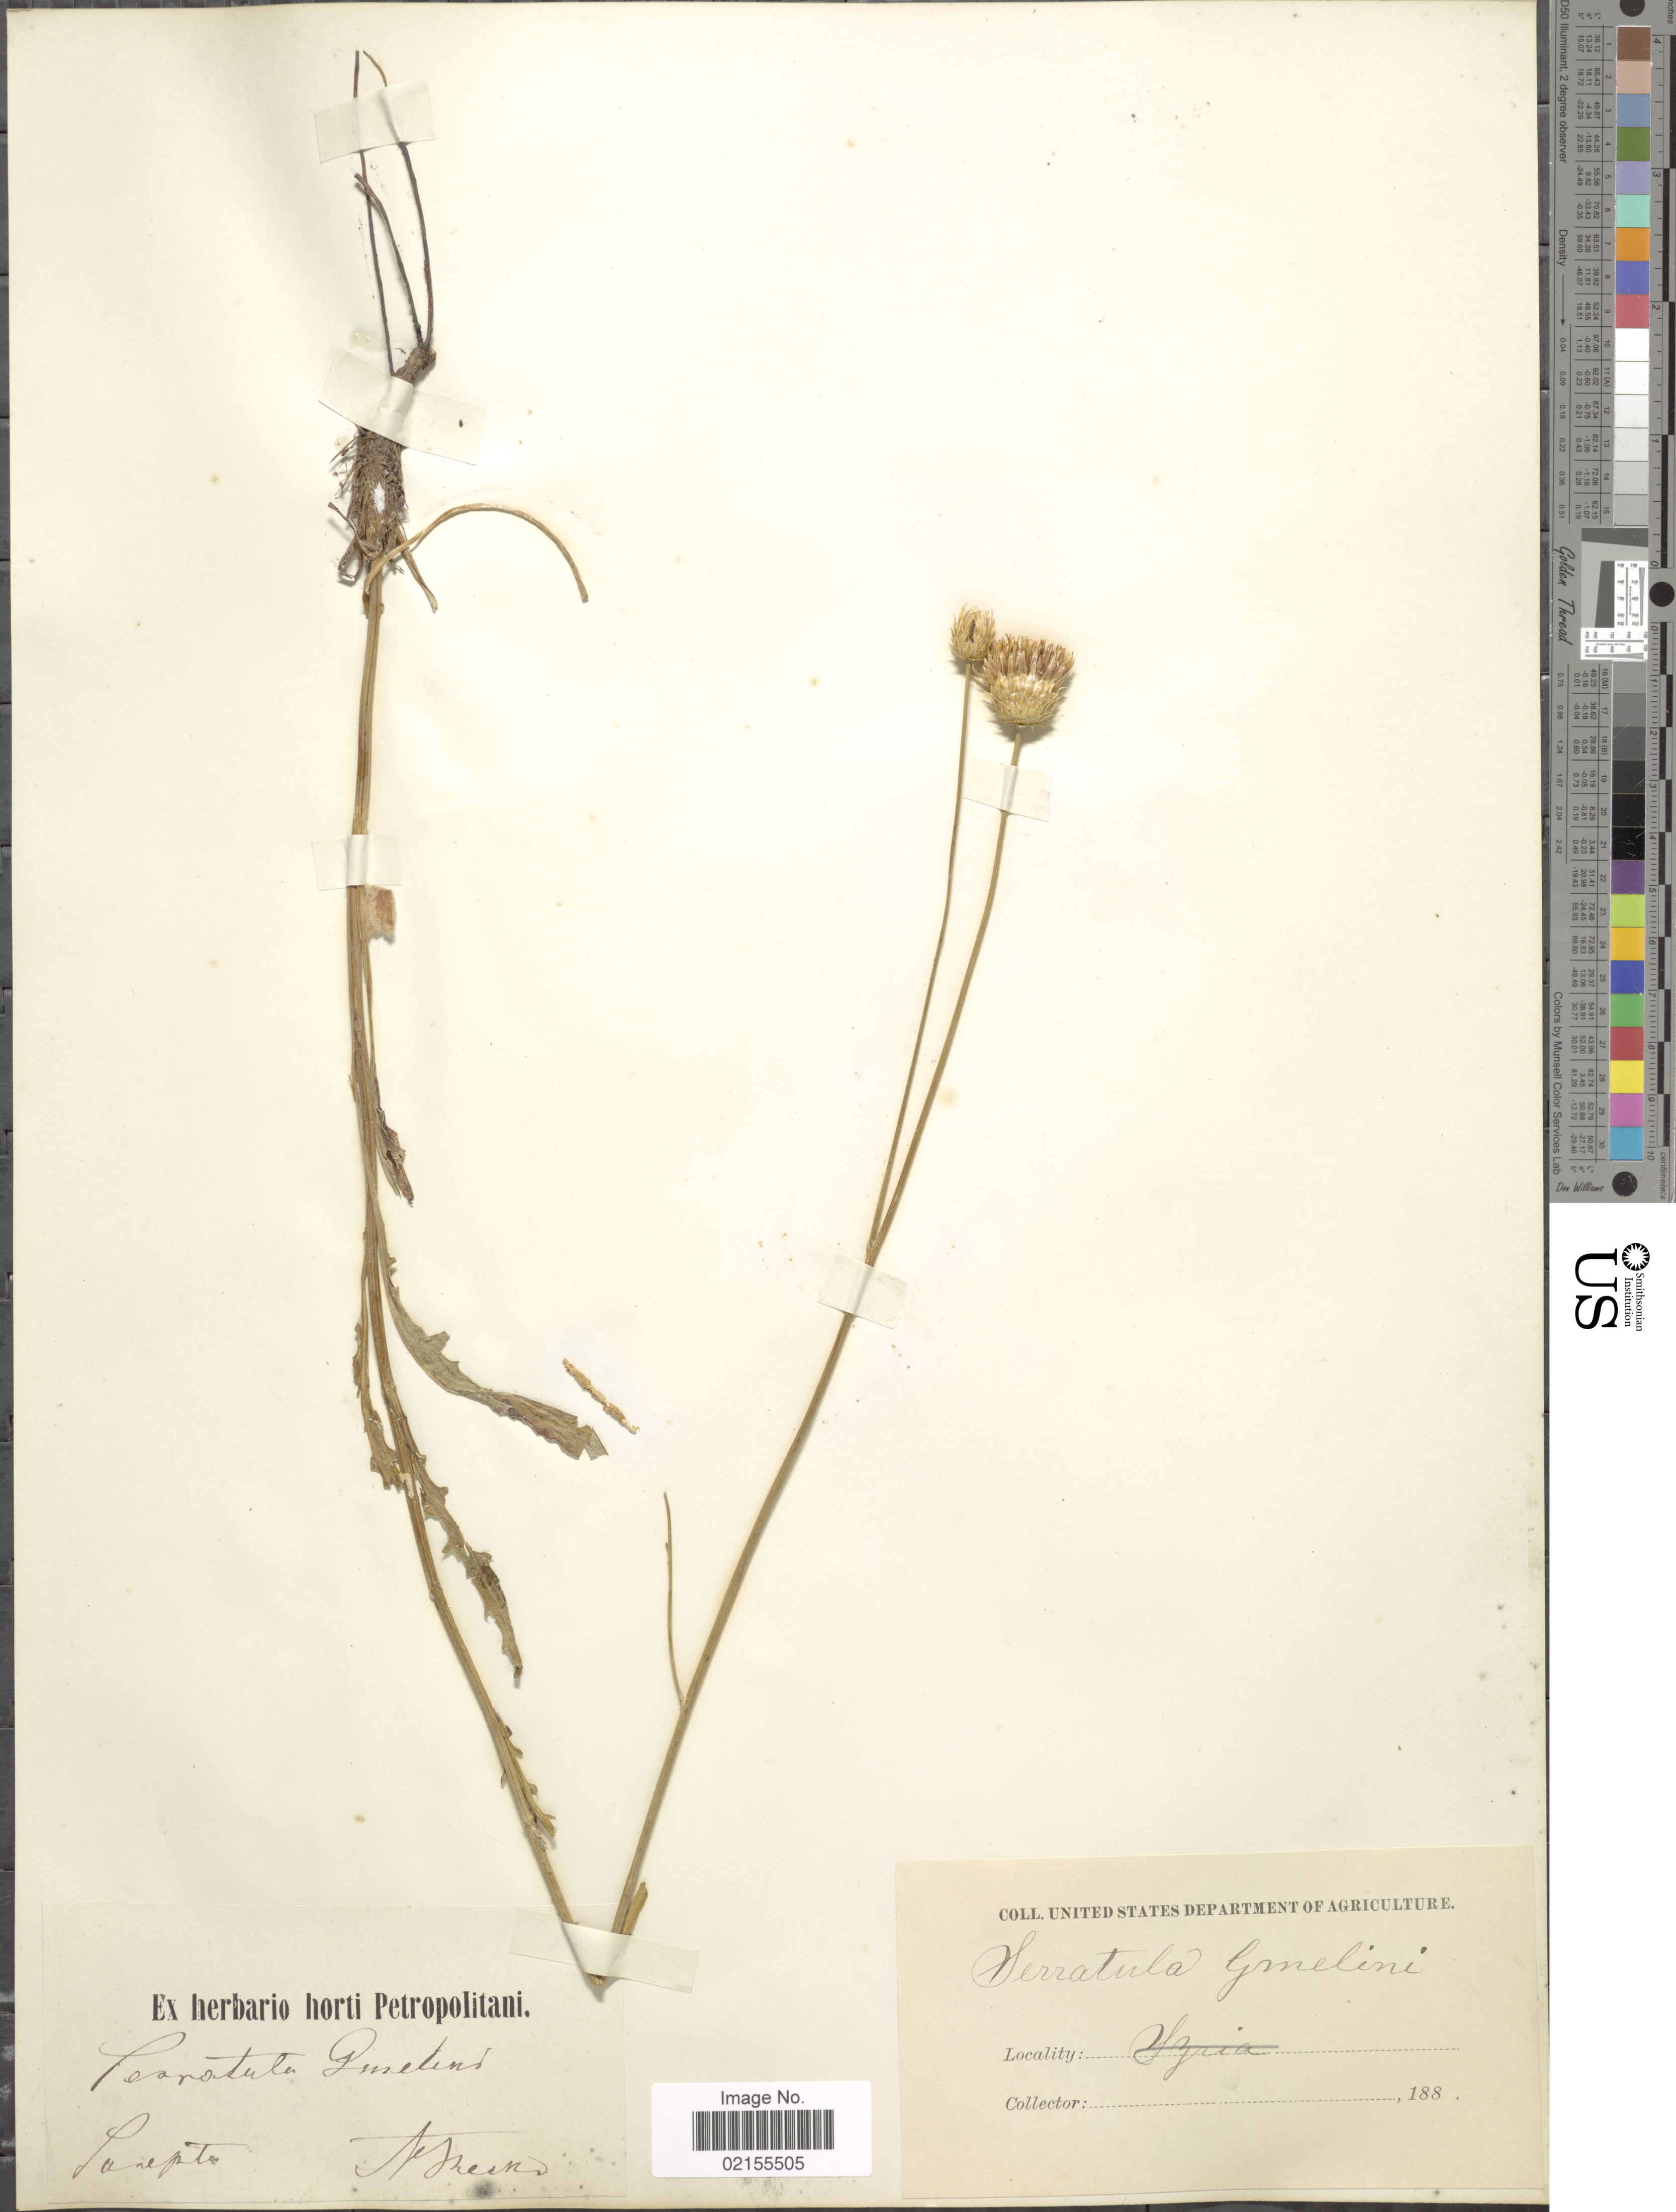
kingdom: Plantae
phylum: Tracheophyta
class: Magnoliopsida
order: Asterales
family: Asteraceae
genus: Jurinea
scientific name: Jurinea gmelinii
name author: C.A. Mey. ex Claus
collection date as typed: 188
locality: Larepta